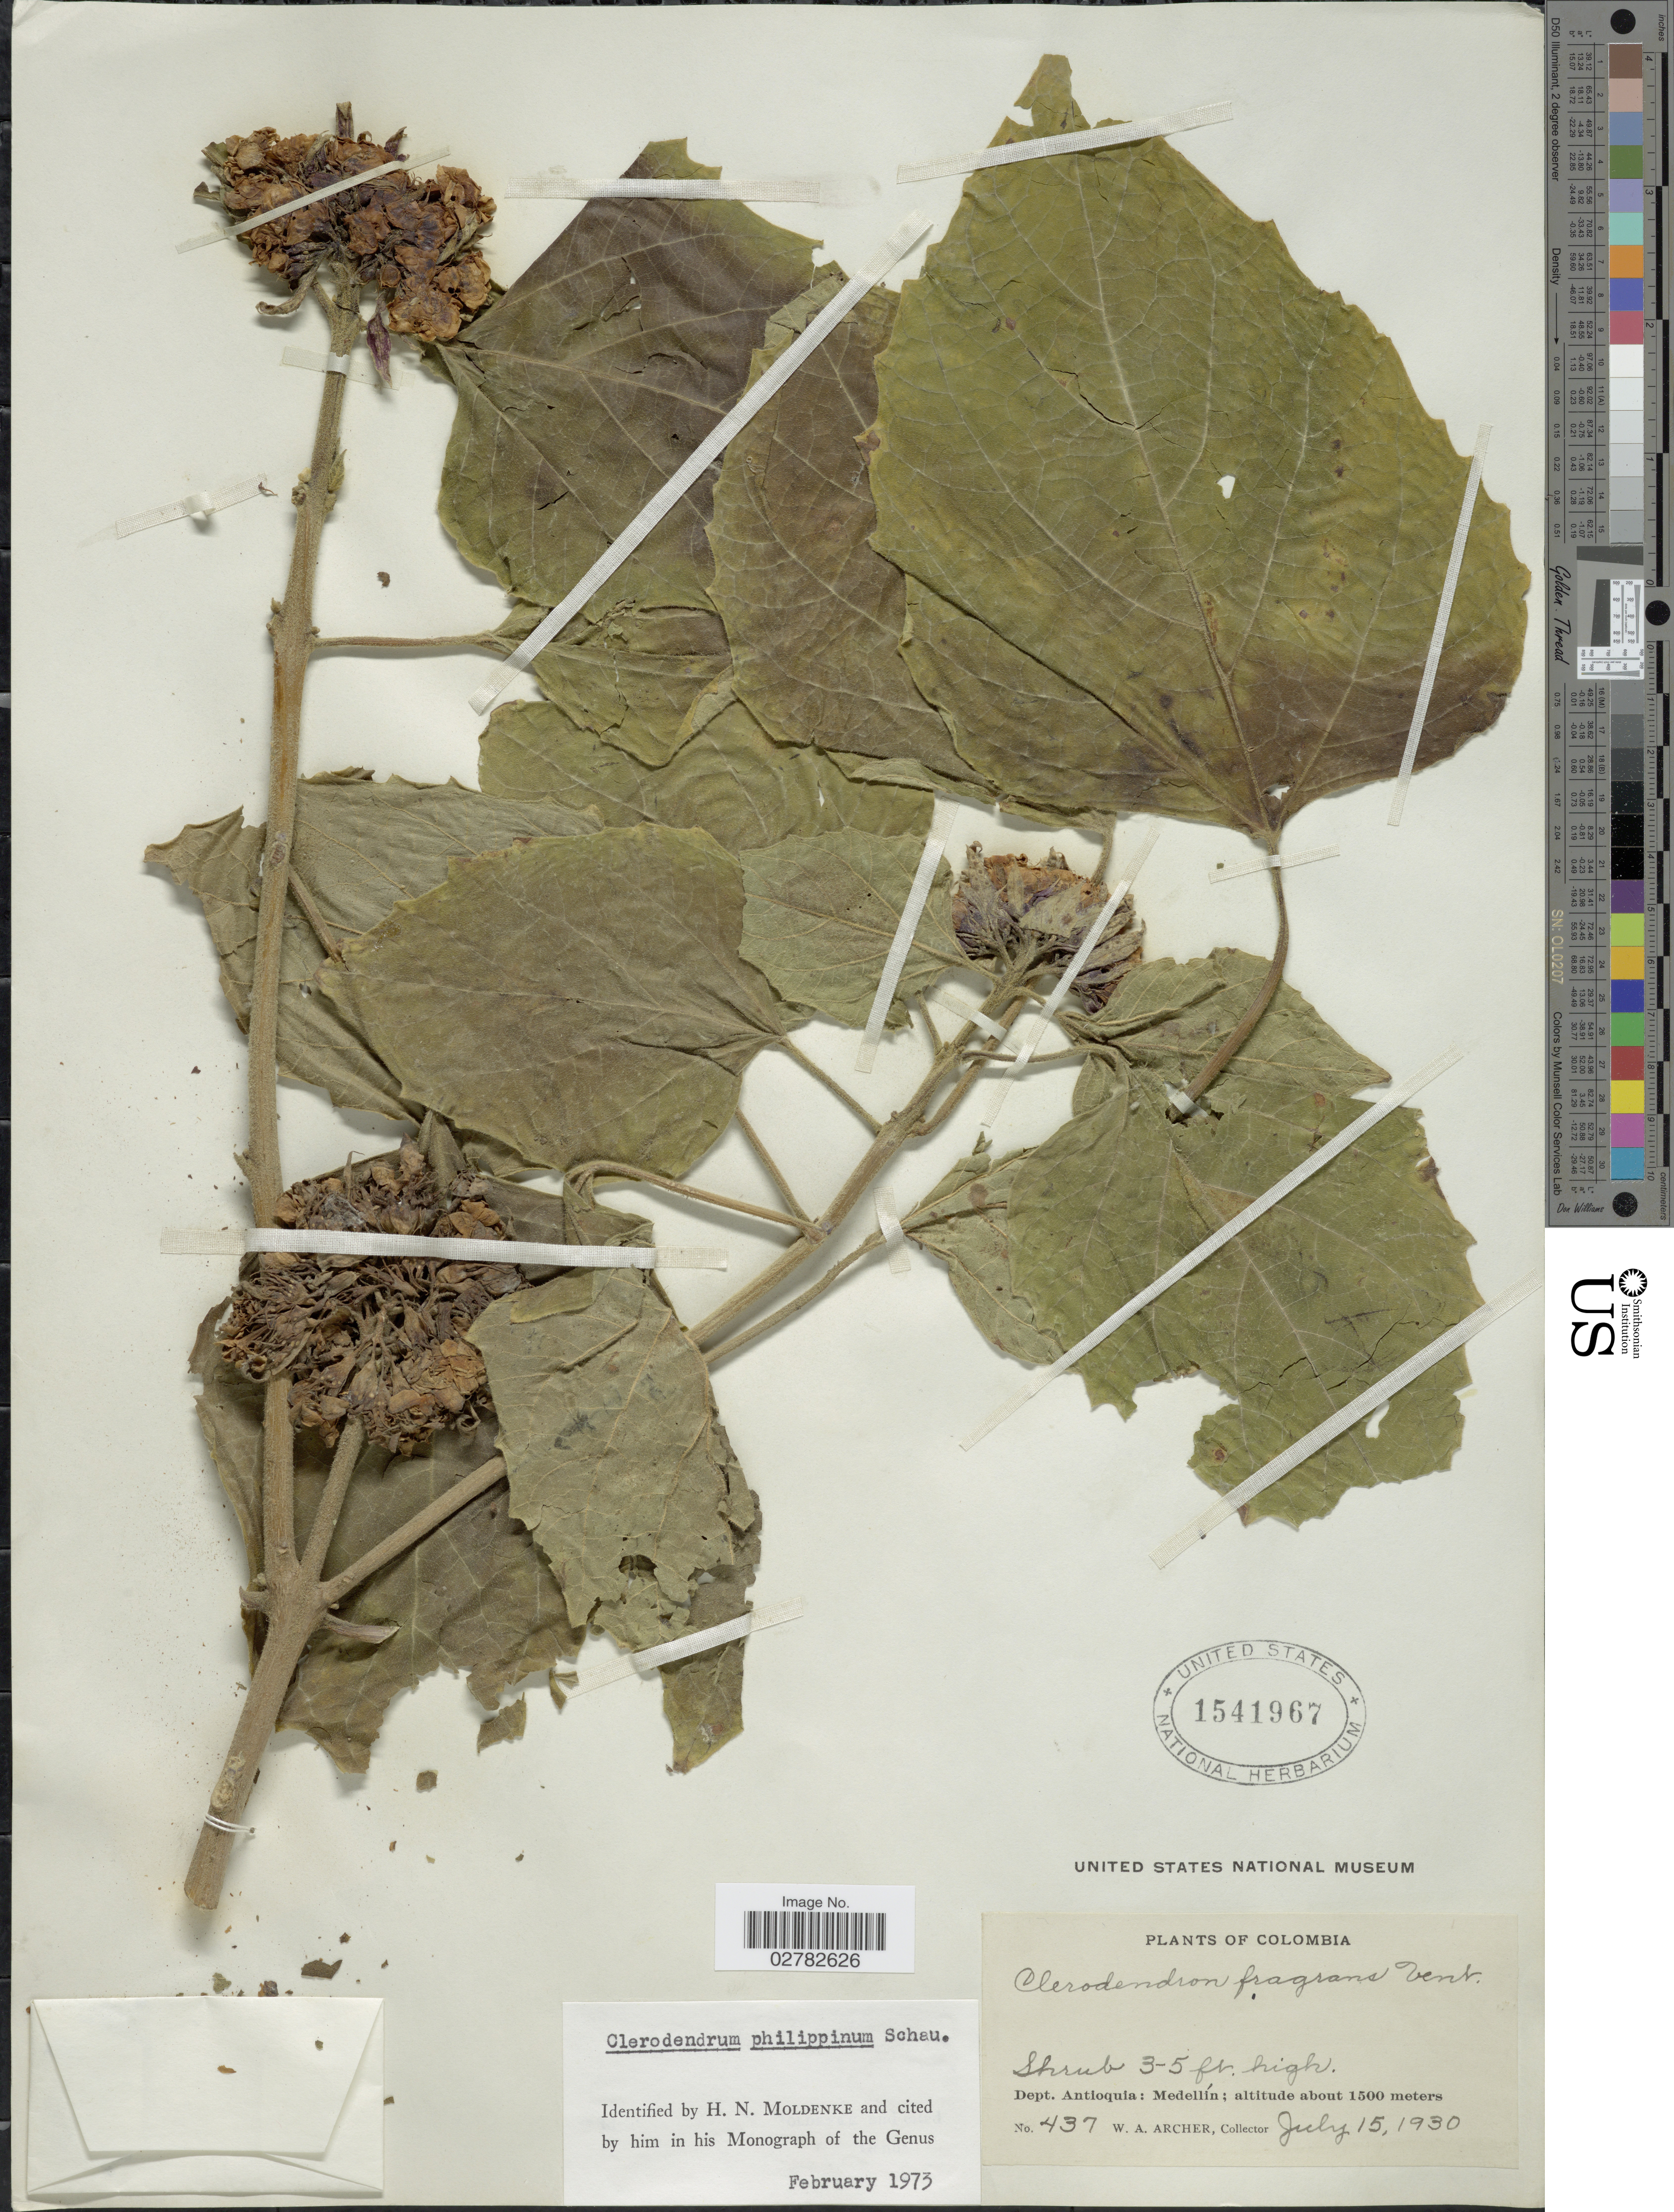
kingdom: Plantae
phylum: Tracheophyta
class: Magnoliopsida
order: Lamiales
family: Lamiaceae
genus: Clerodendrum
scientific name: Clerodendrum philippinum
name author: Schauer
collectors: W. A. Archer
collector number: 437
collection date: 1930-07-15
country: Colombia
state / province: Antioquia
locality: Dept. Antioquia: Medellín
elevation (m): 1500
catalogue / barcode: US 1541967